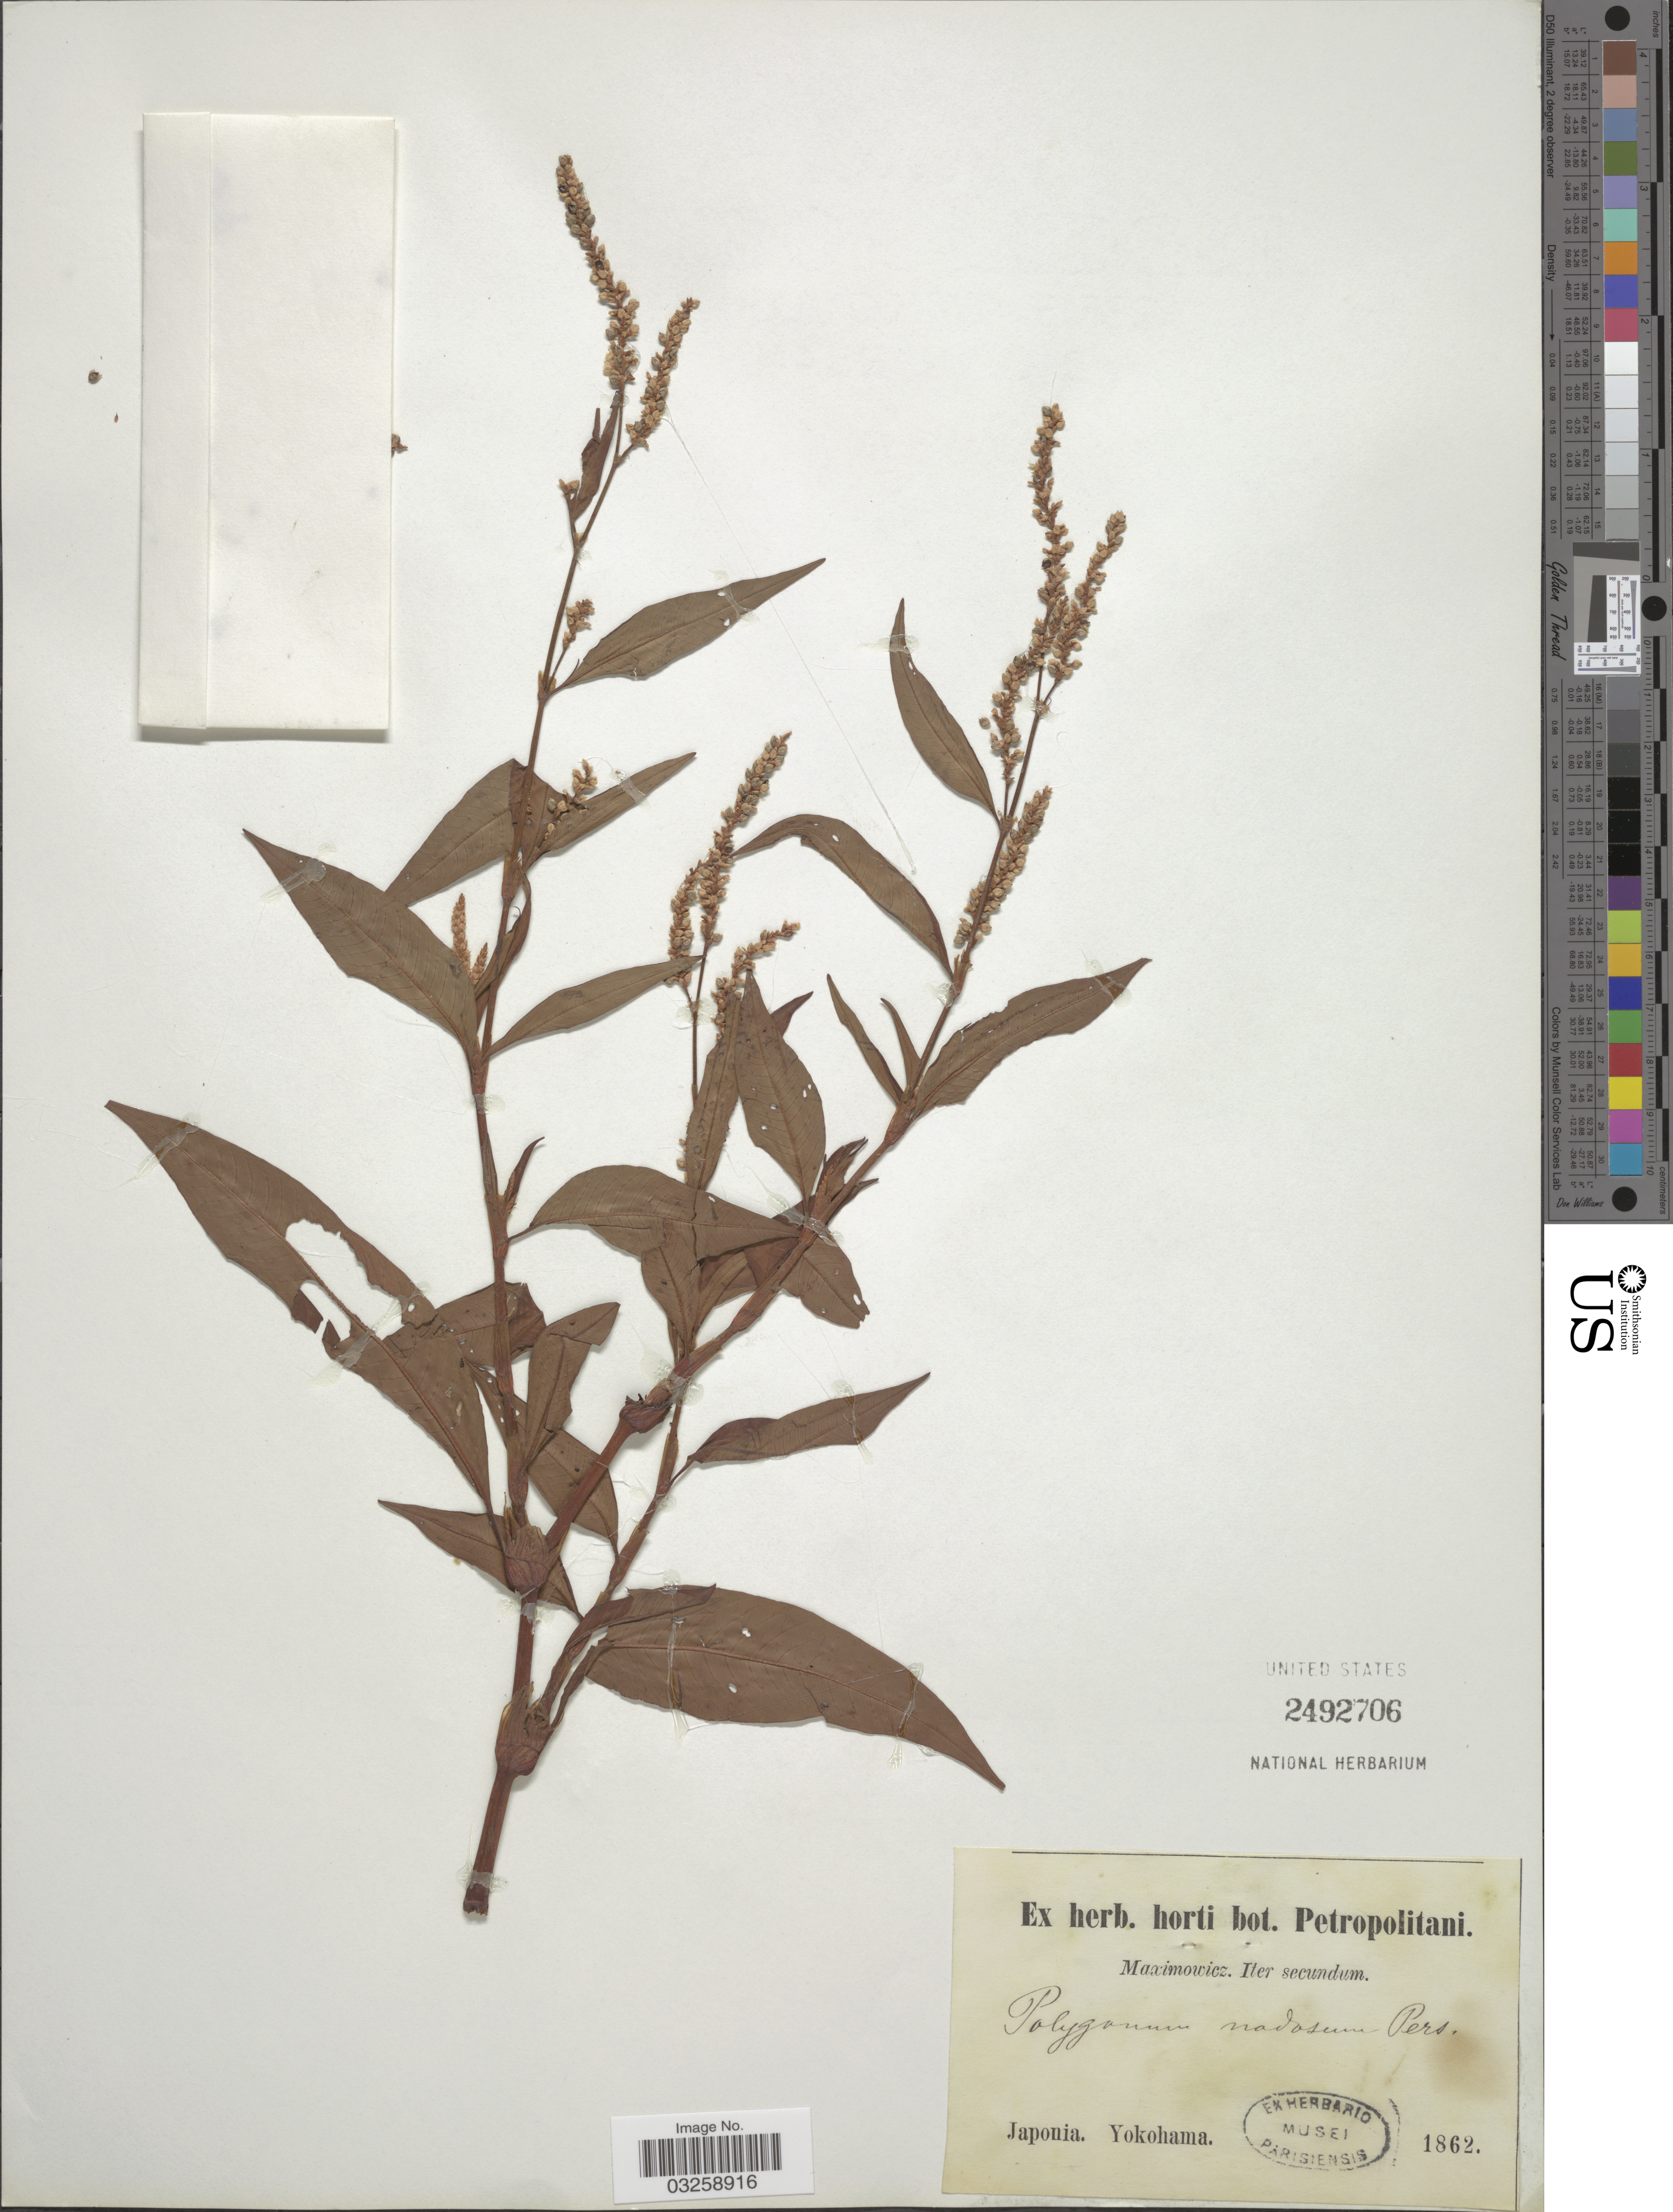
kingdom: Plantae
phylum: Tracheophyta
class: Magnoliopsida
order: Caryophyllales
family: Polygonaceae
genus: Polygonum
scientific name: Polygonum nodosum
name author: Pers.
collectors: Maximowicz, --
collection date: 1862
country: Japan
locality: Yokohama.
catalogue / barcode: US 2492706